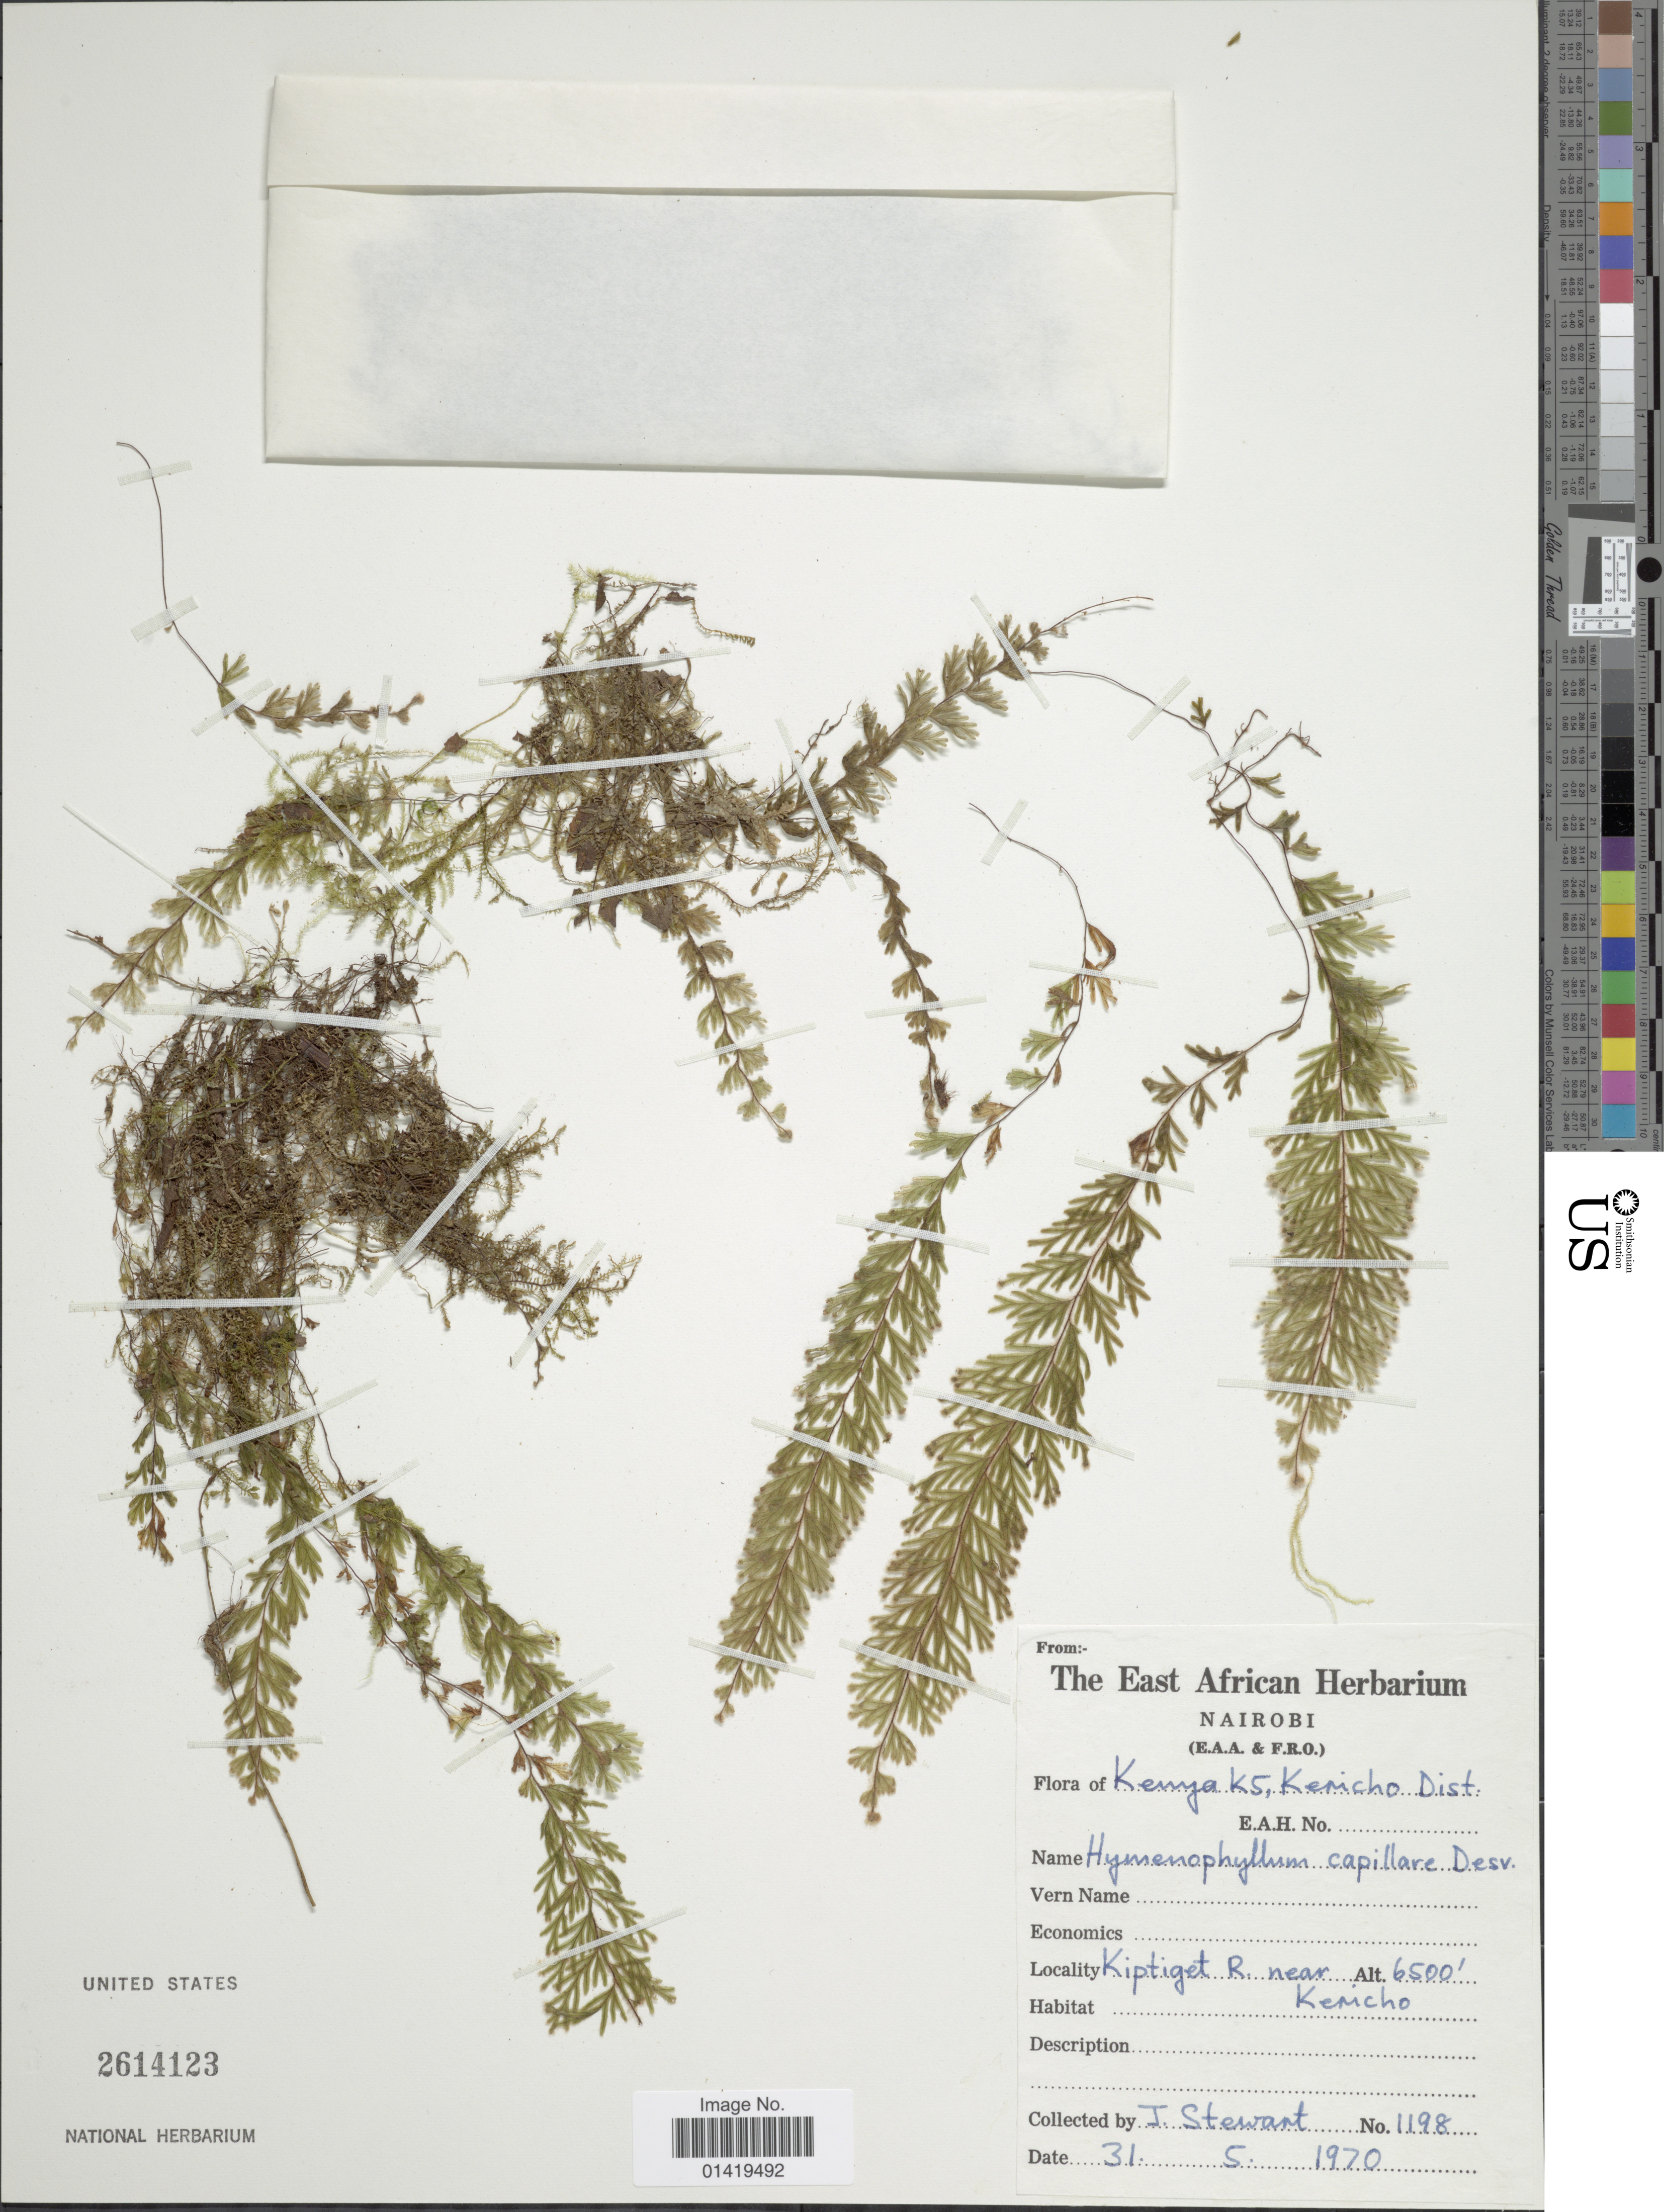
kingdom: Plantae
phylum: Tracheophyta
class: Polypodiopsida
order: Hymenophyllales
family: Hymenophyllaceae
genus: Hymenophyllum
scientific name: Hymenophyllum capillare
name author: Desv.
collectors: I. Stewart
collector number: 1198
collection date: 1970-05-31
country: Kenya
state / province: Kericho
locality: K5, Kiptiget R near Kericho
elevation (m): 1981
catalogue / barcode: US 2614123